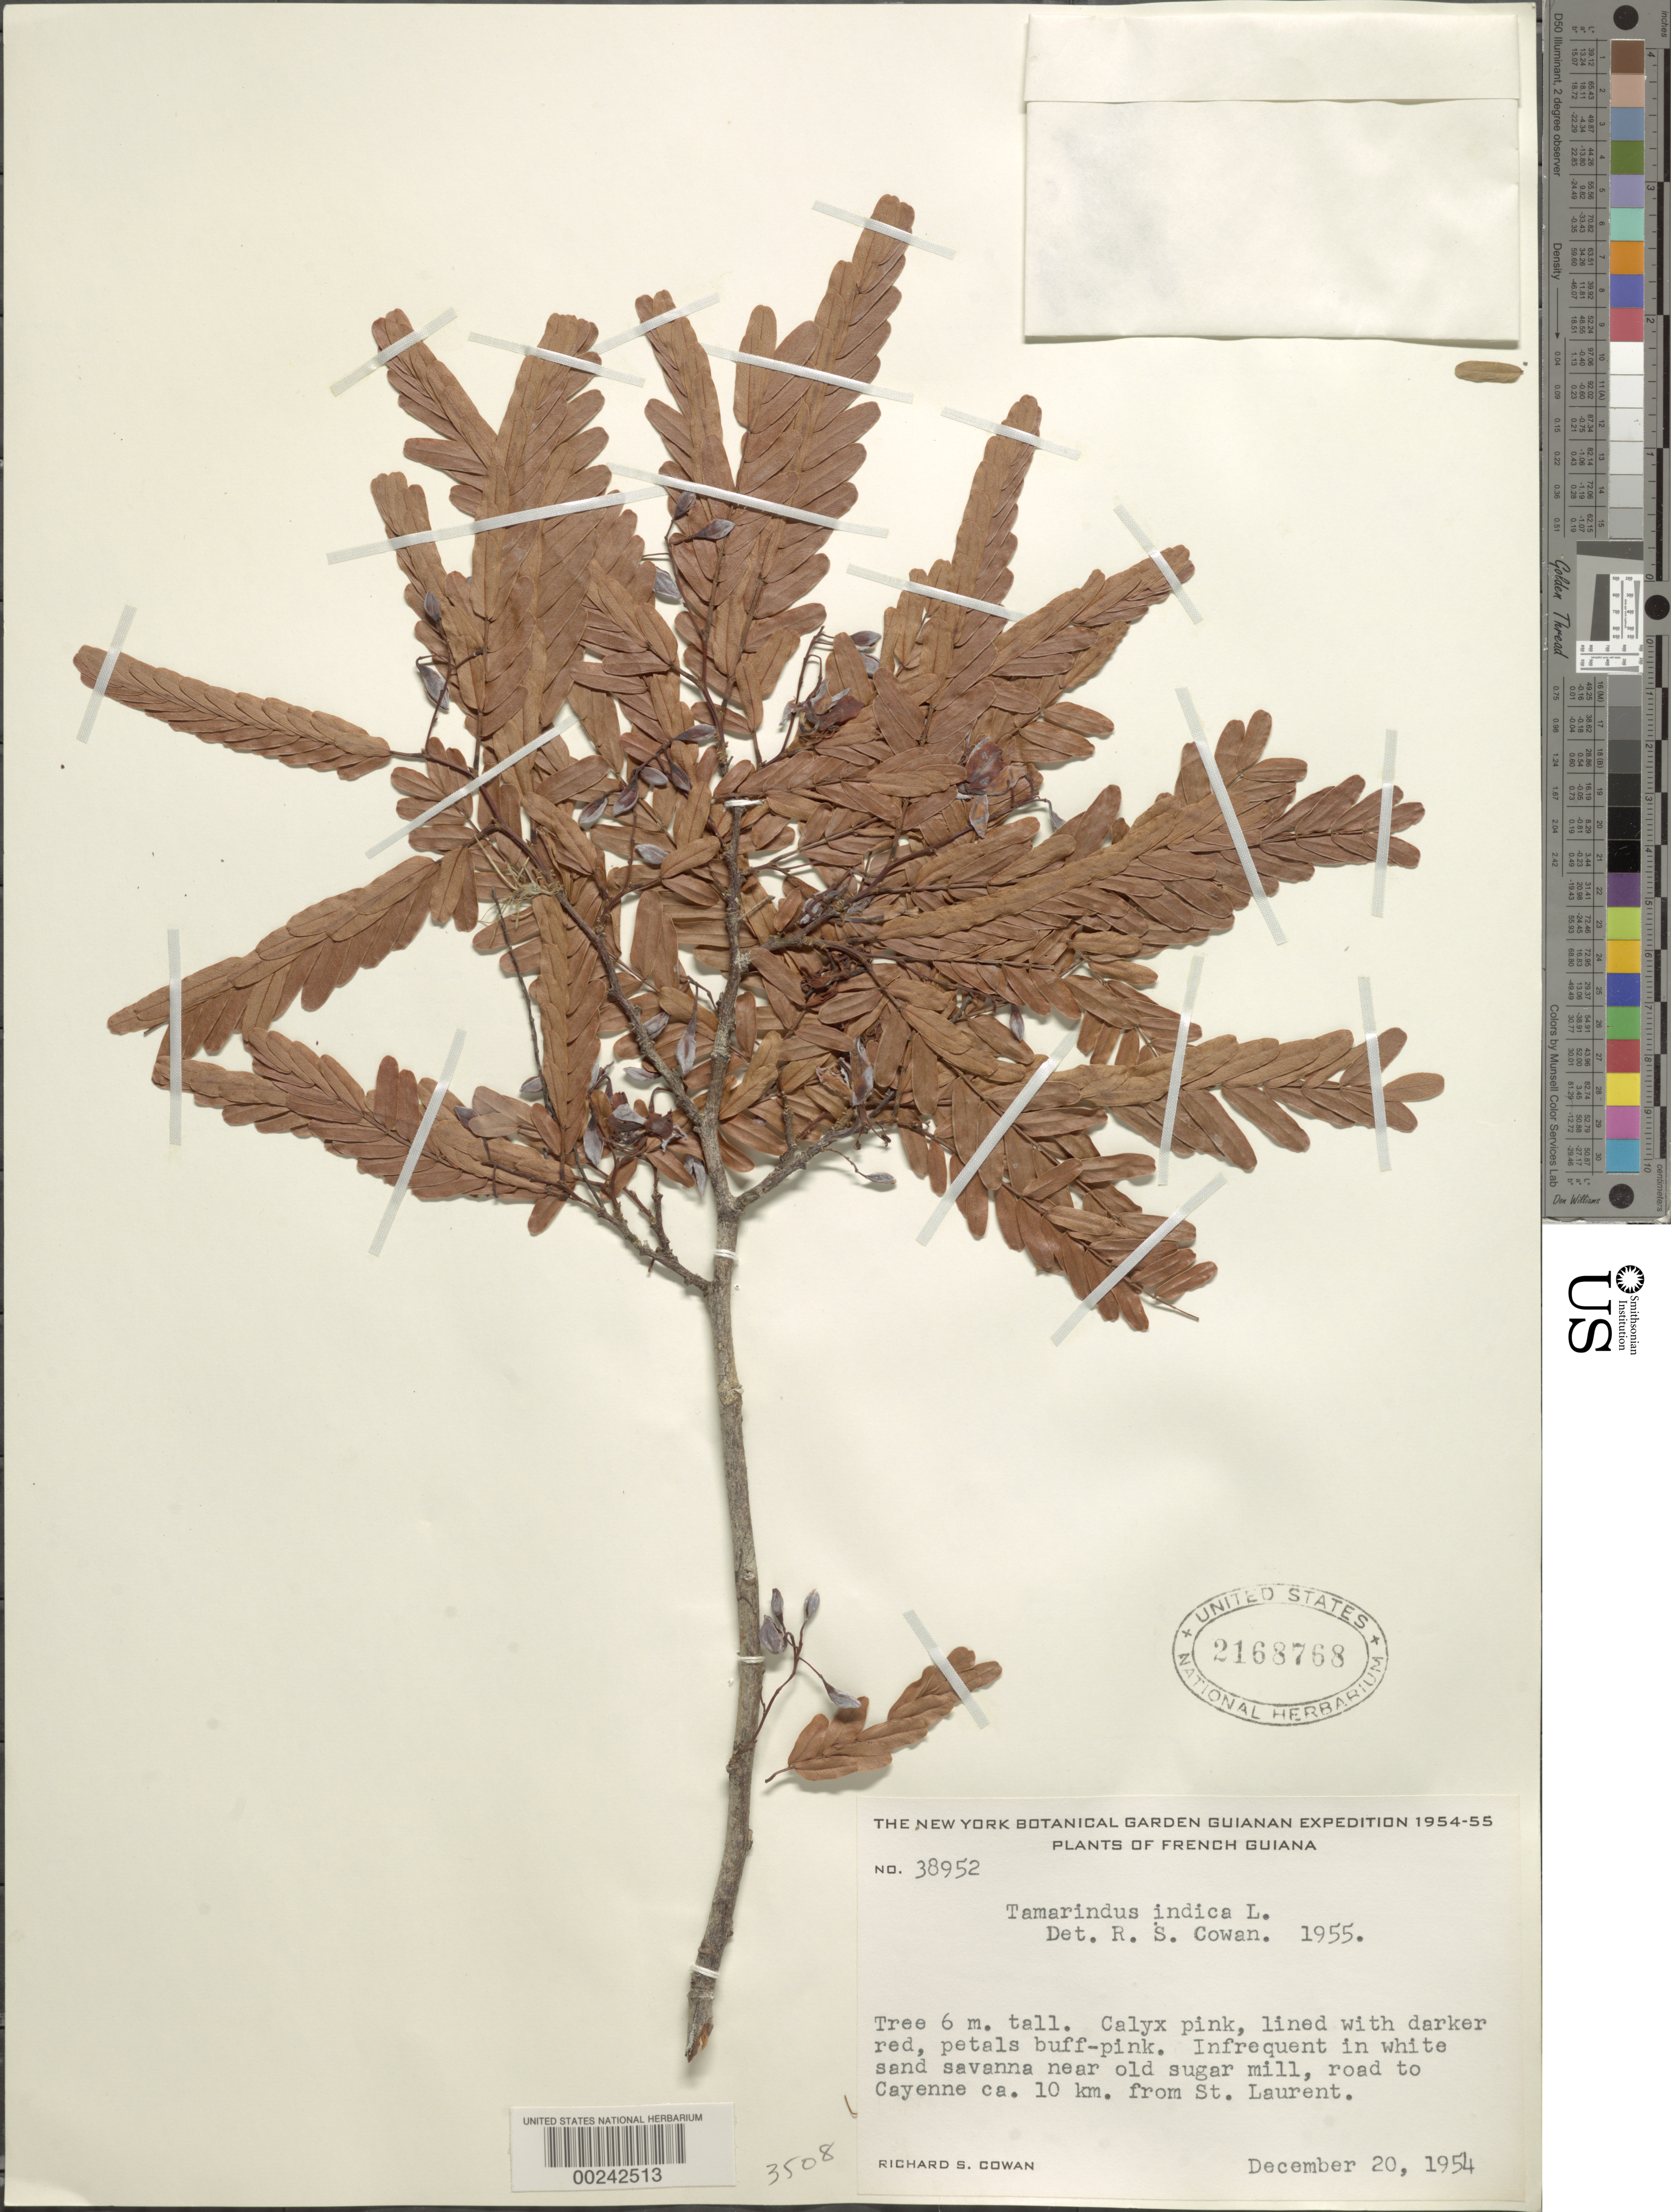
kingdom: Plantae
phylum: Tracheophyta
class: Magnoliopsida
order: Fabales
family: Fabaceae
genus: Tamarindus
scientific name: Tamarindus indica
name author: L.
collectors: R. S. Cowan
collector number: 38952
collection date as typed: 20 Dec 1954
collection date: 1954-12-20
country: French Guiana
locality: Near old sugar mill, road to cayenne ca 10 km from st. laurent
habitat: White sand savanna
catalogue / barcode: US 2168768